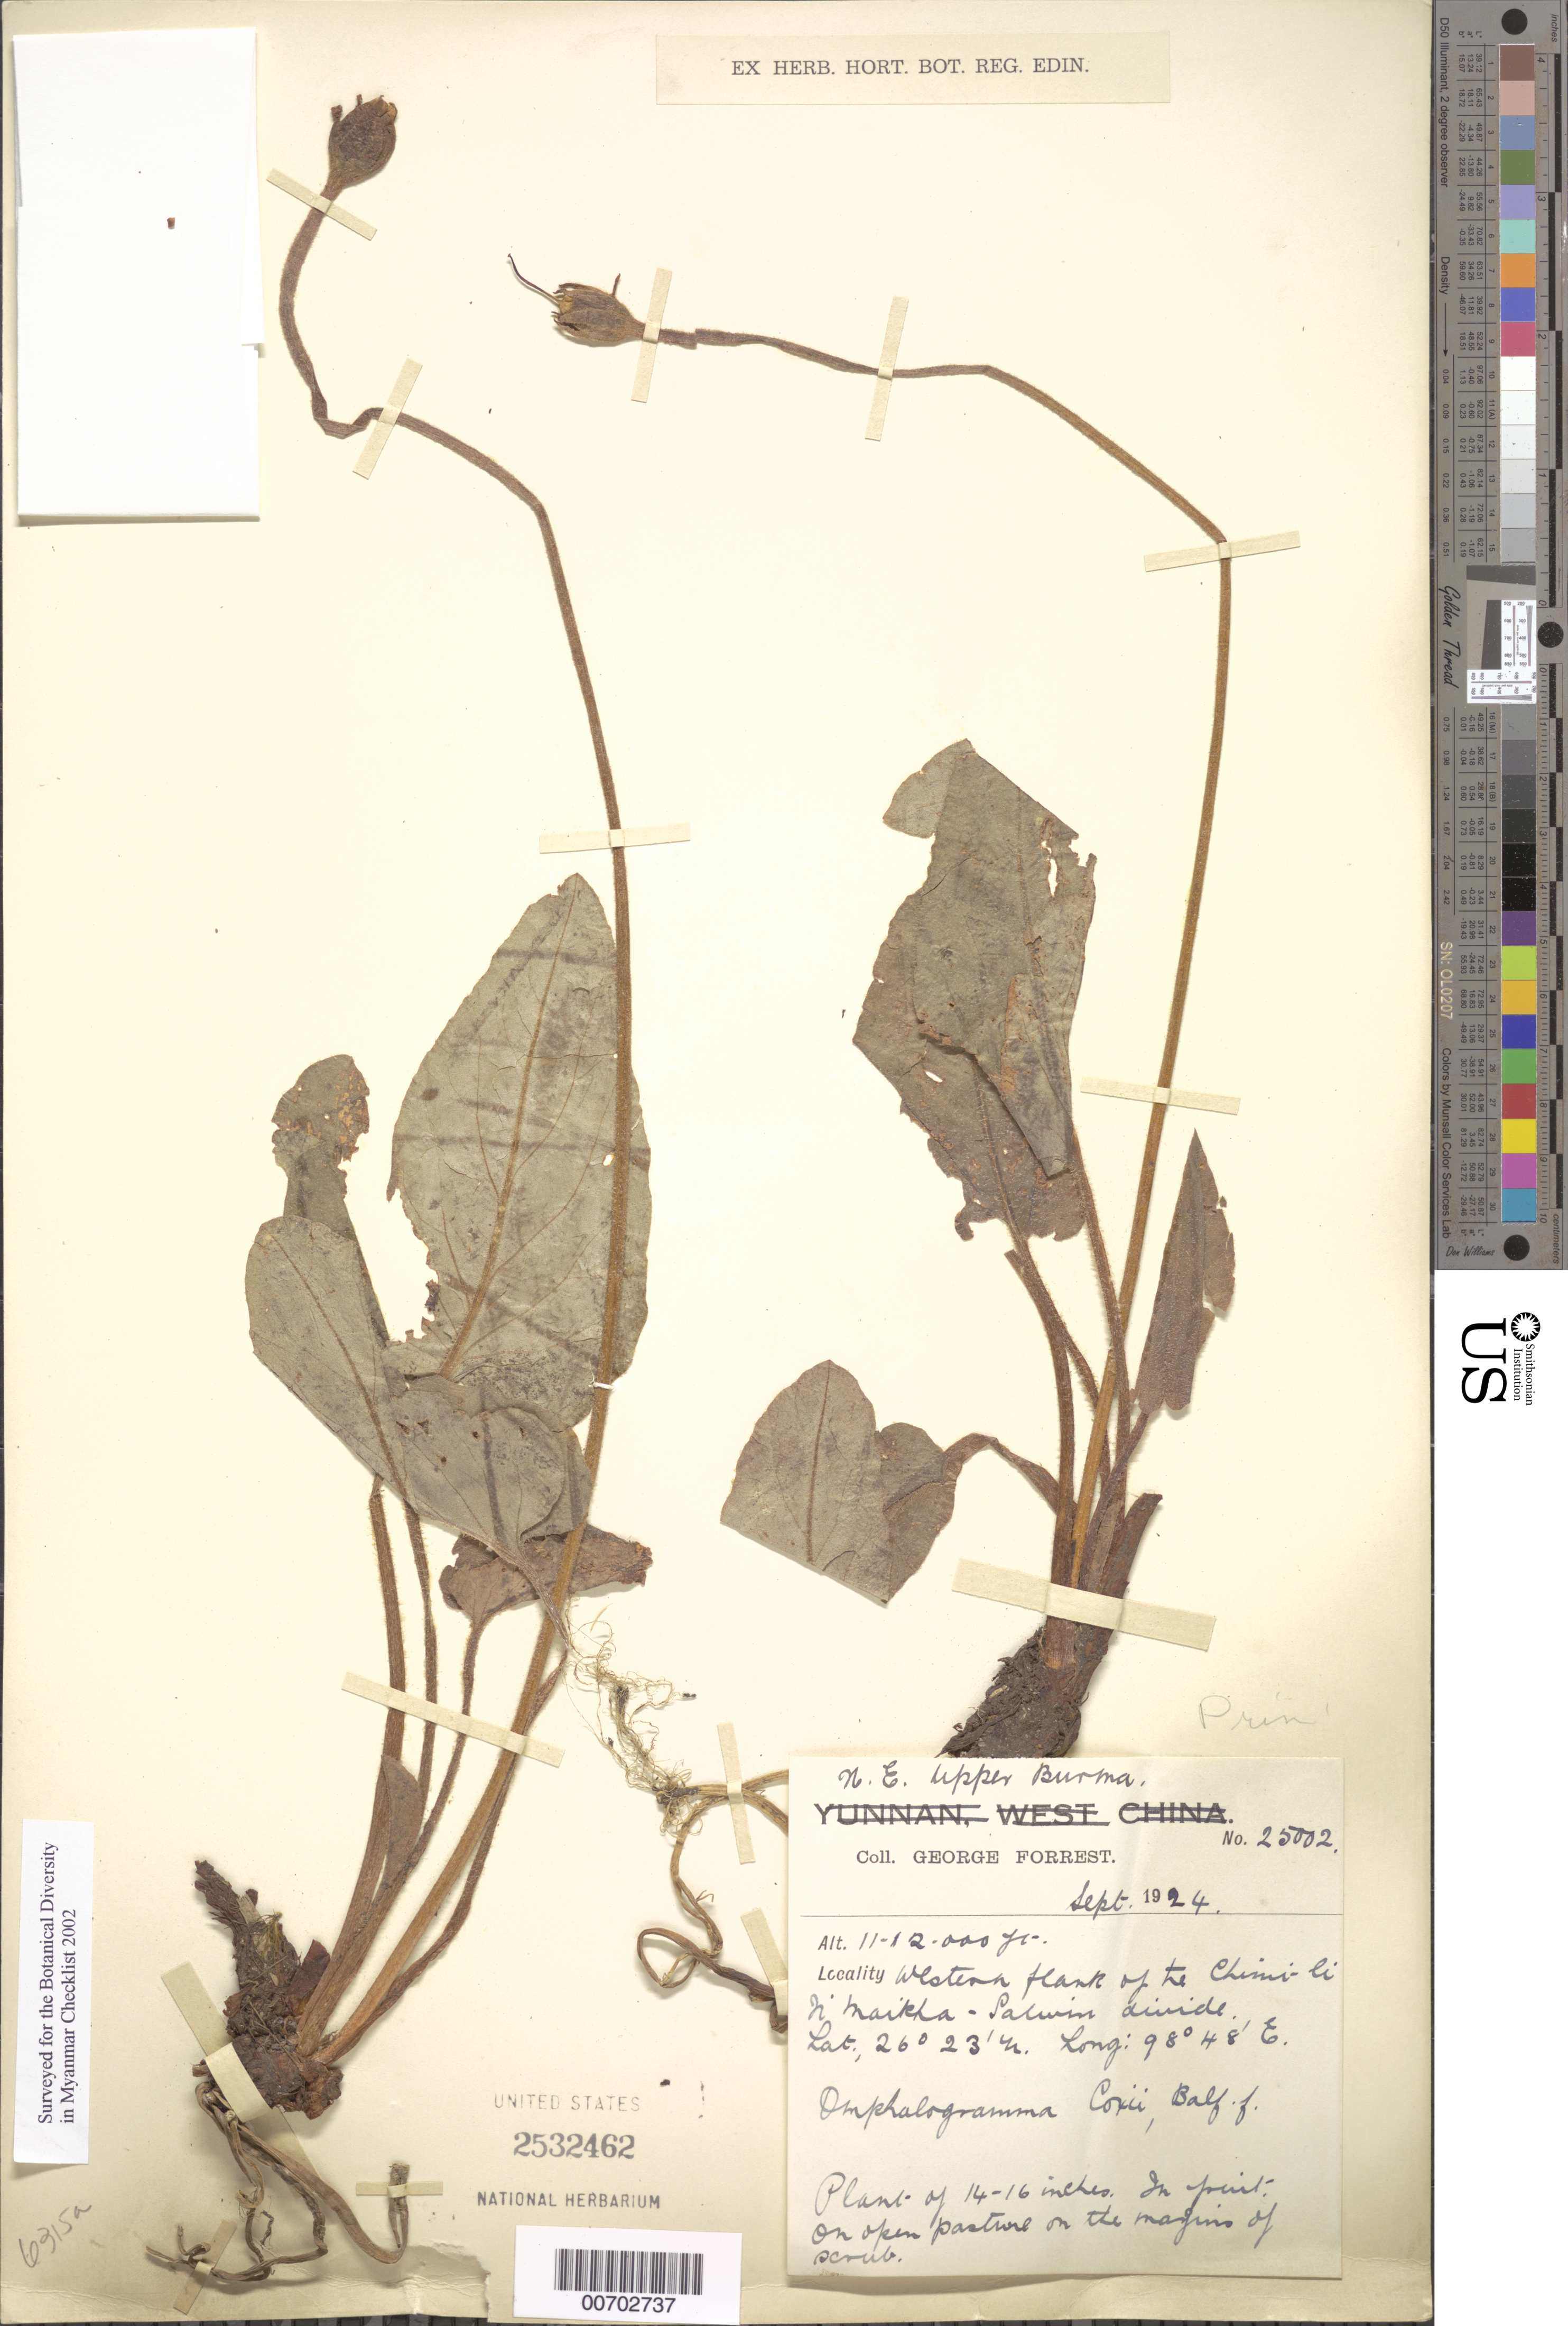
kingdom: Plantae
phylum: Tracheophyta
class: Magnoliopsida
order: Ericales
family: Primulaceae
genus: Omphalogramma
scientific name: Omphalogramma coxii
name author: Balf. f.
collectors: G. Forrest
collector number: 25002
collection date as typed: Sep 1924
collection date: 1924-09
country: Myanmar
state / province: Kachin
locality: N'Maikha-Salwin Divide, Chimi-li, W flank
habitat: Open pasture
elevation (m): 3353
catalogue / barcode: US 2532462